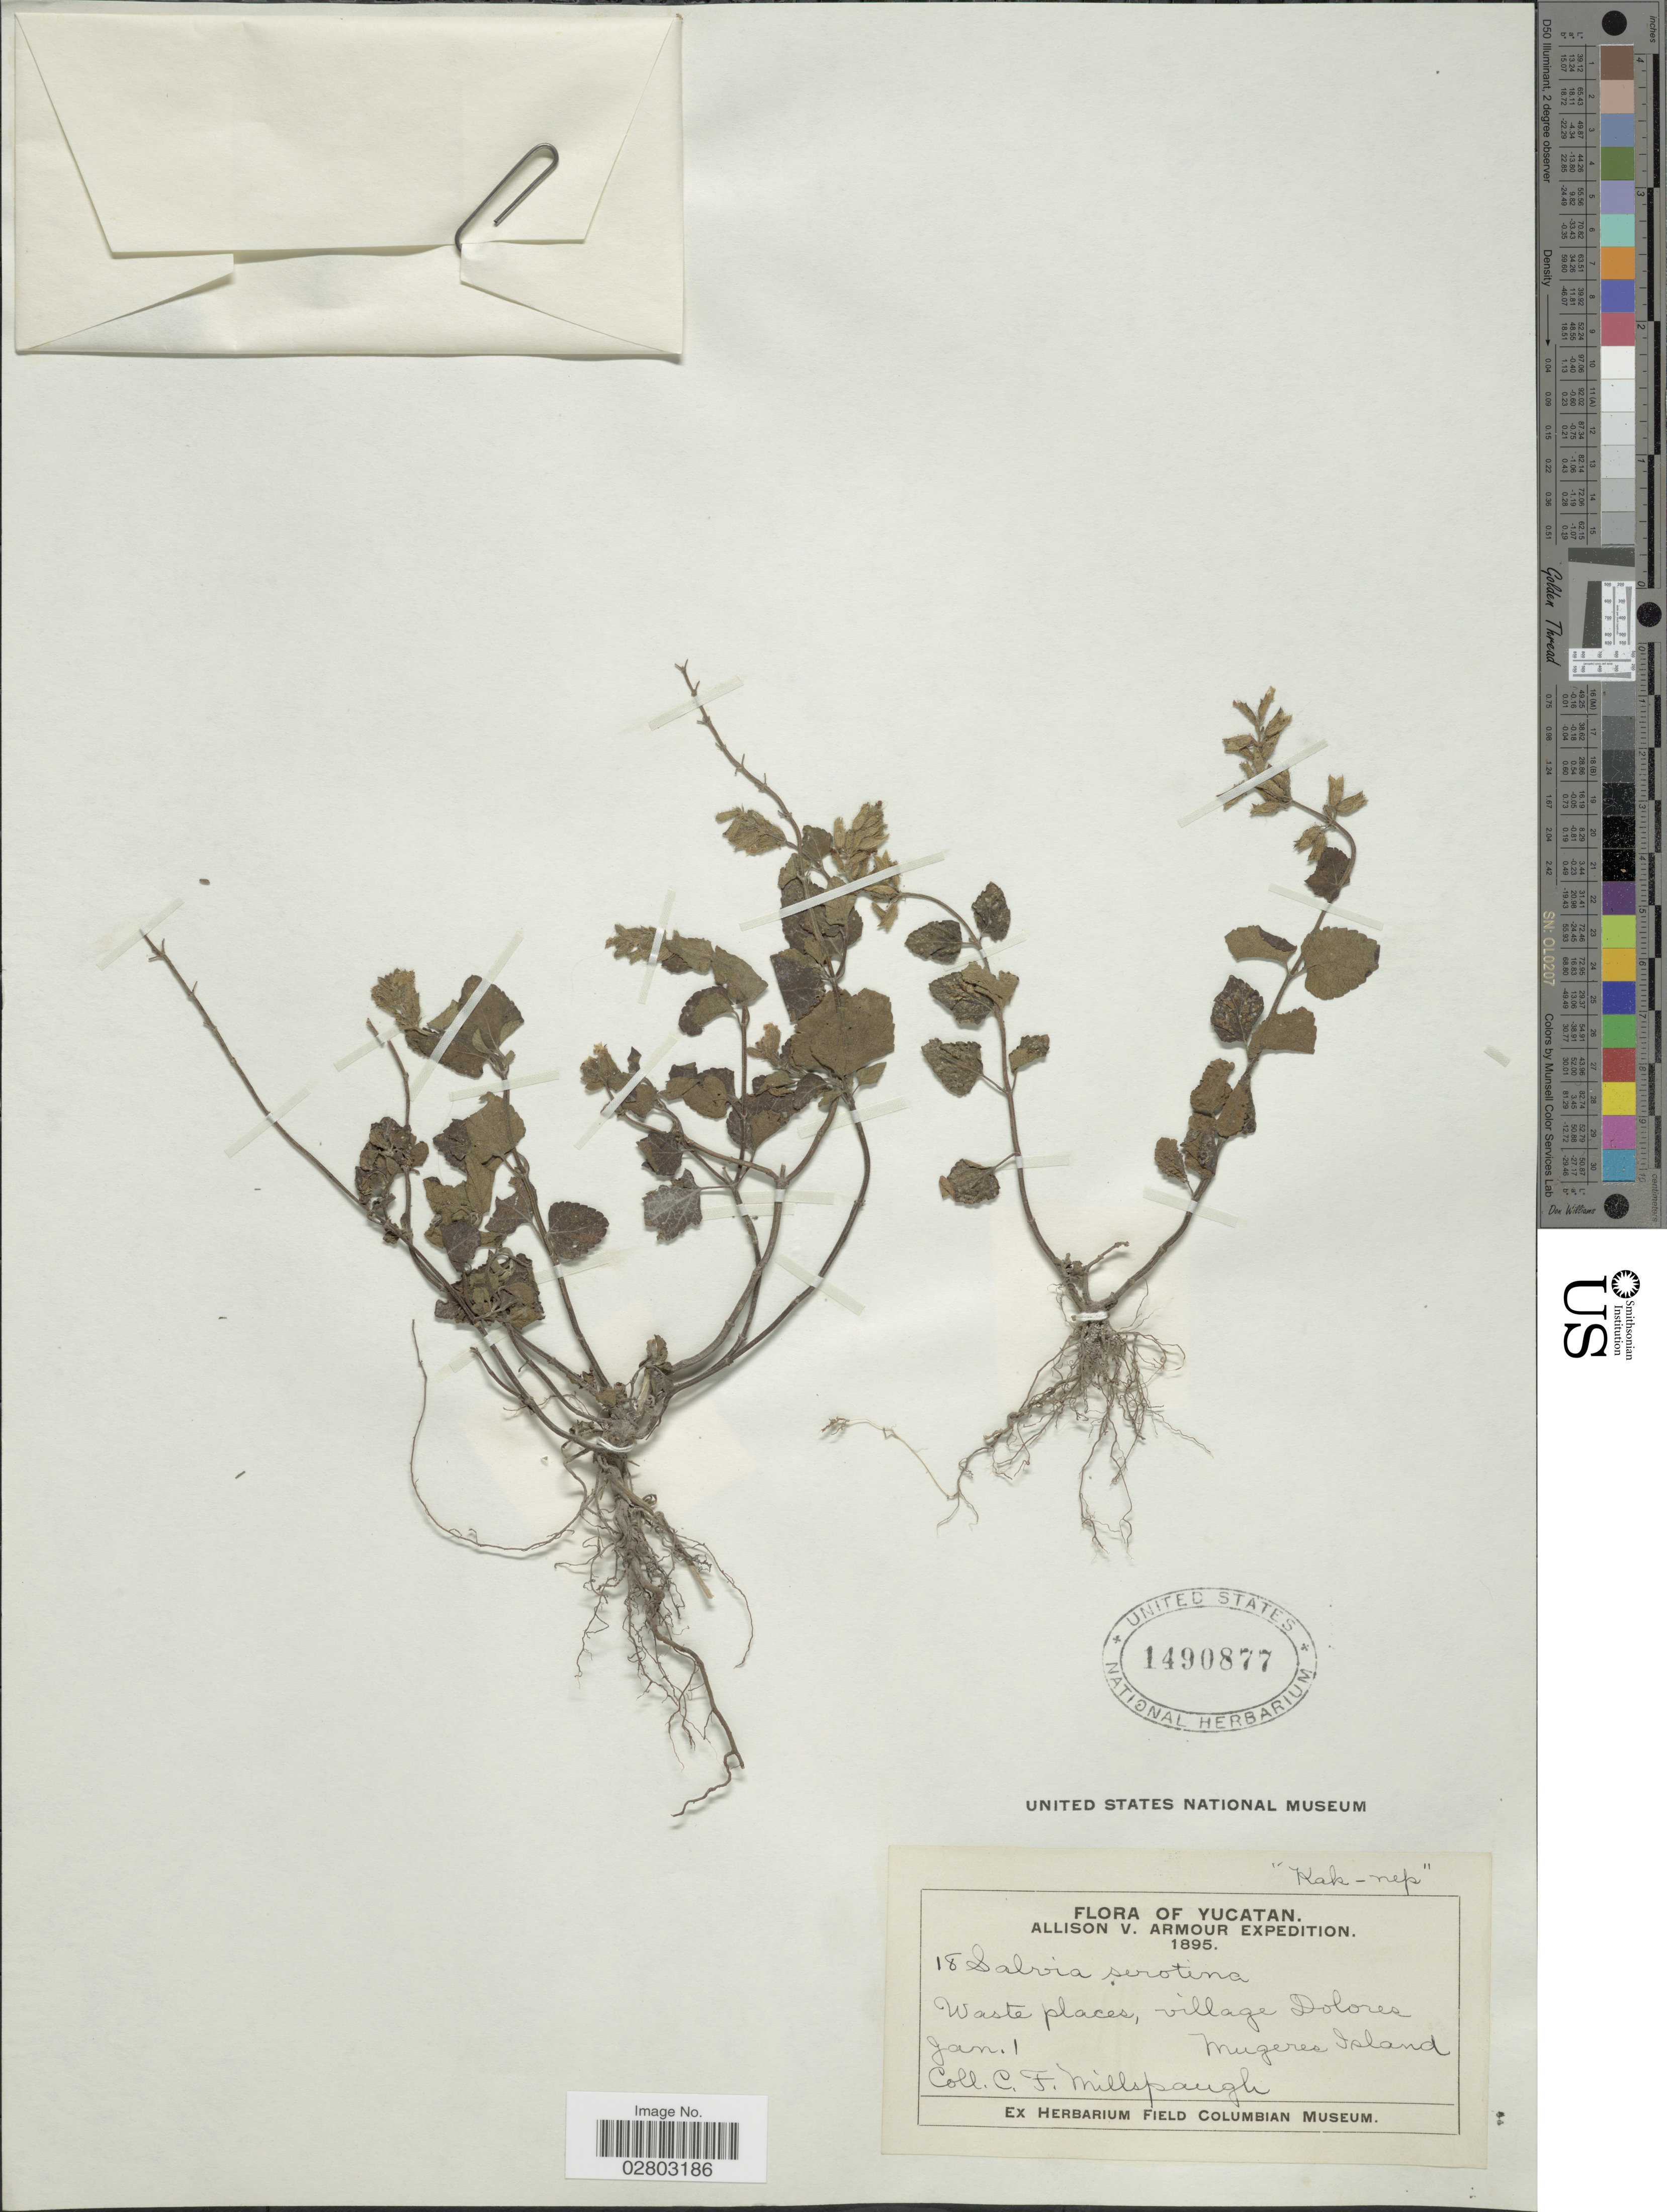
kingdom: Plantae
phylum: Tracheophyta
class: Magnoliopsida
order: Lamiales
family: Lamiaceae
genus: Salvia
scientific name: Salvia serotina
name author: L.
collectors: C. F. Millspaugh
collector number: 18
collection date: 1895-01-01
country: Mexico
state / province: Yucatán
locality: Waste places, village Dolores, Mugeres Island.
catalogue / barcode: US 1490877